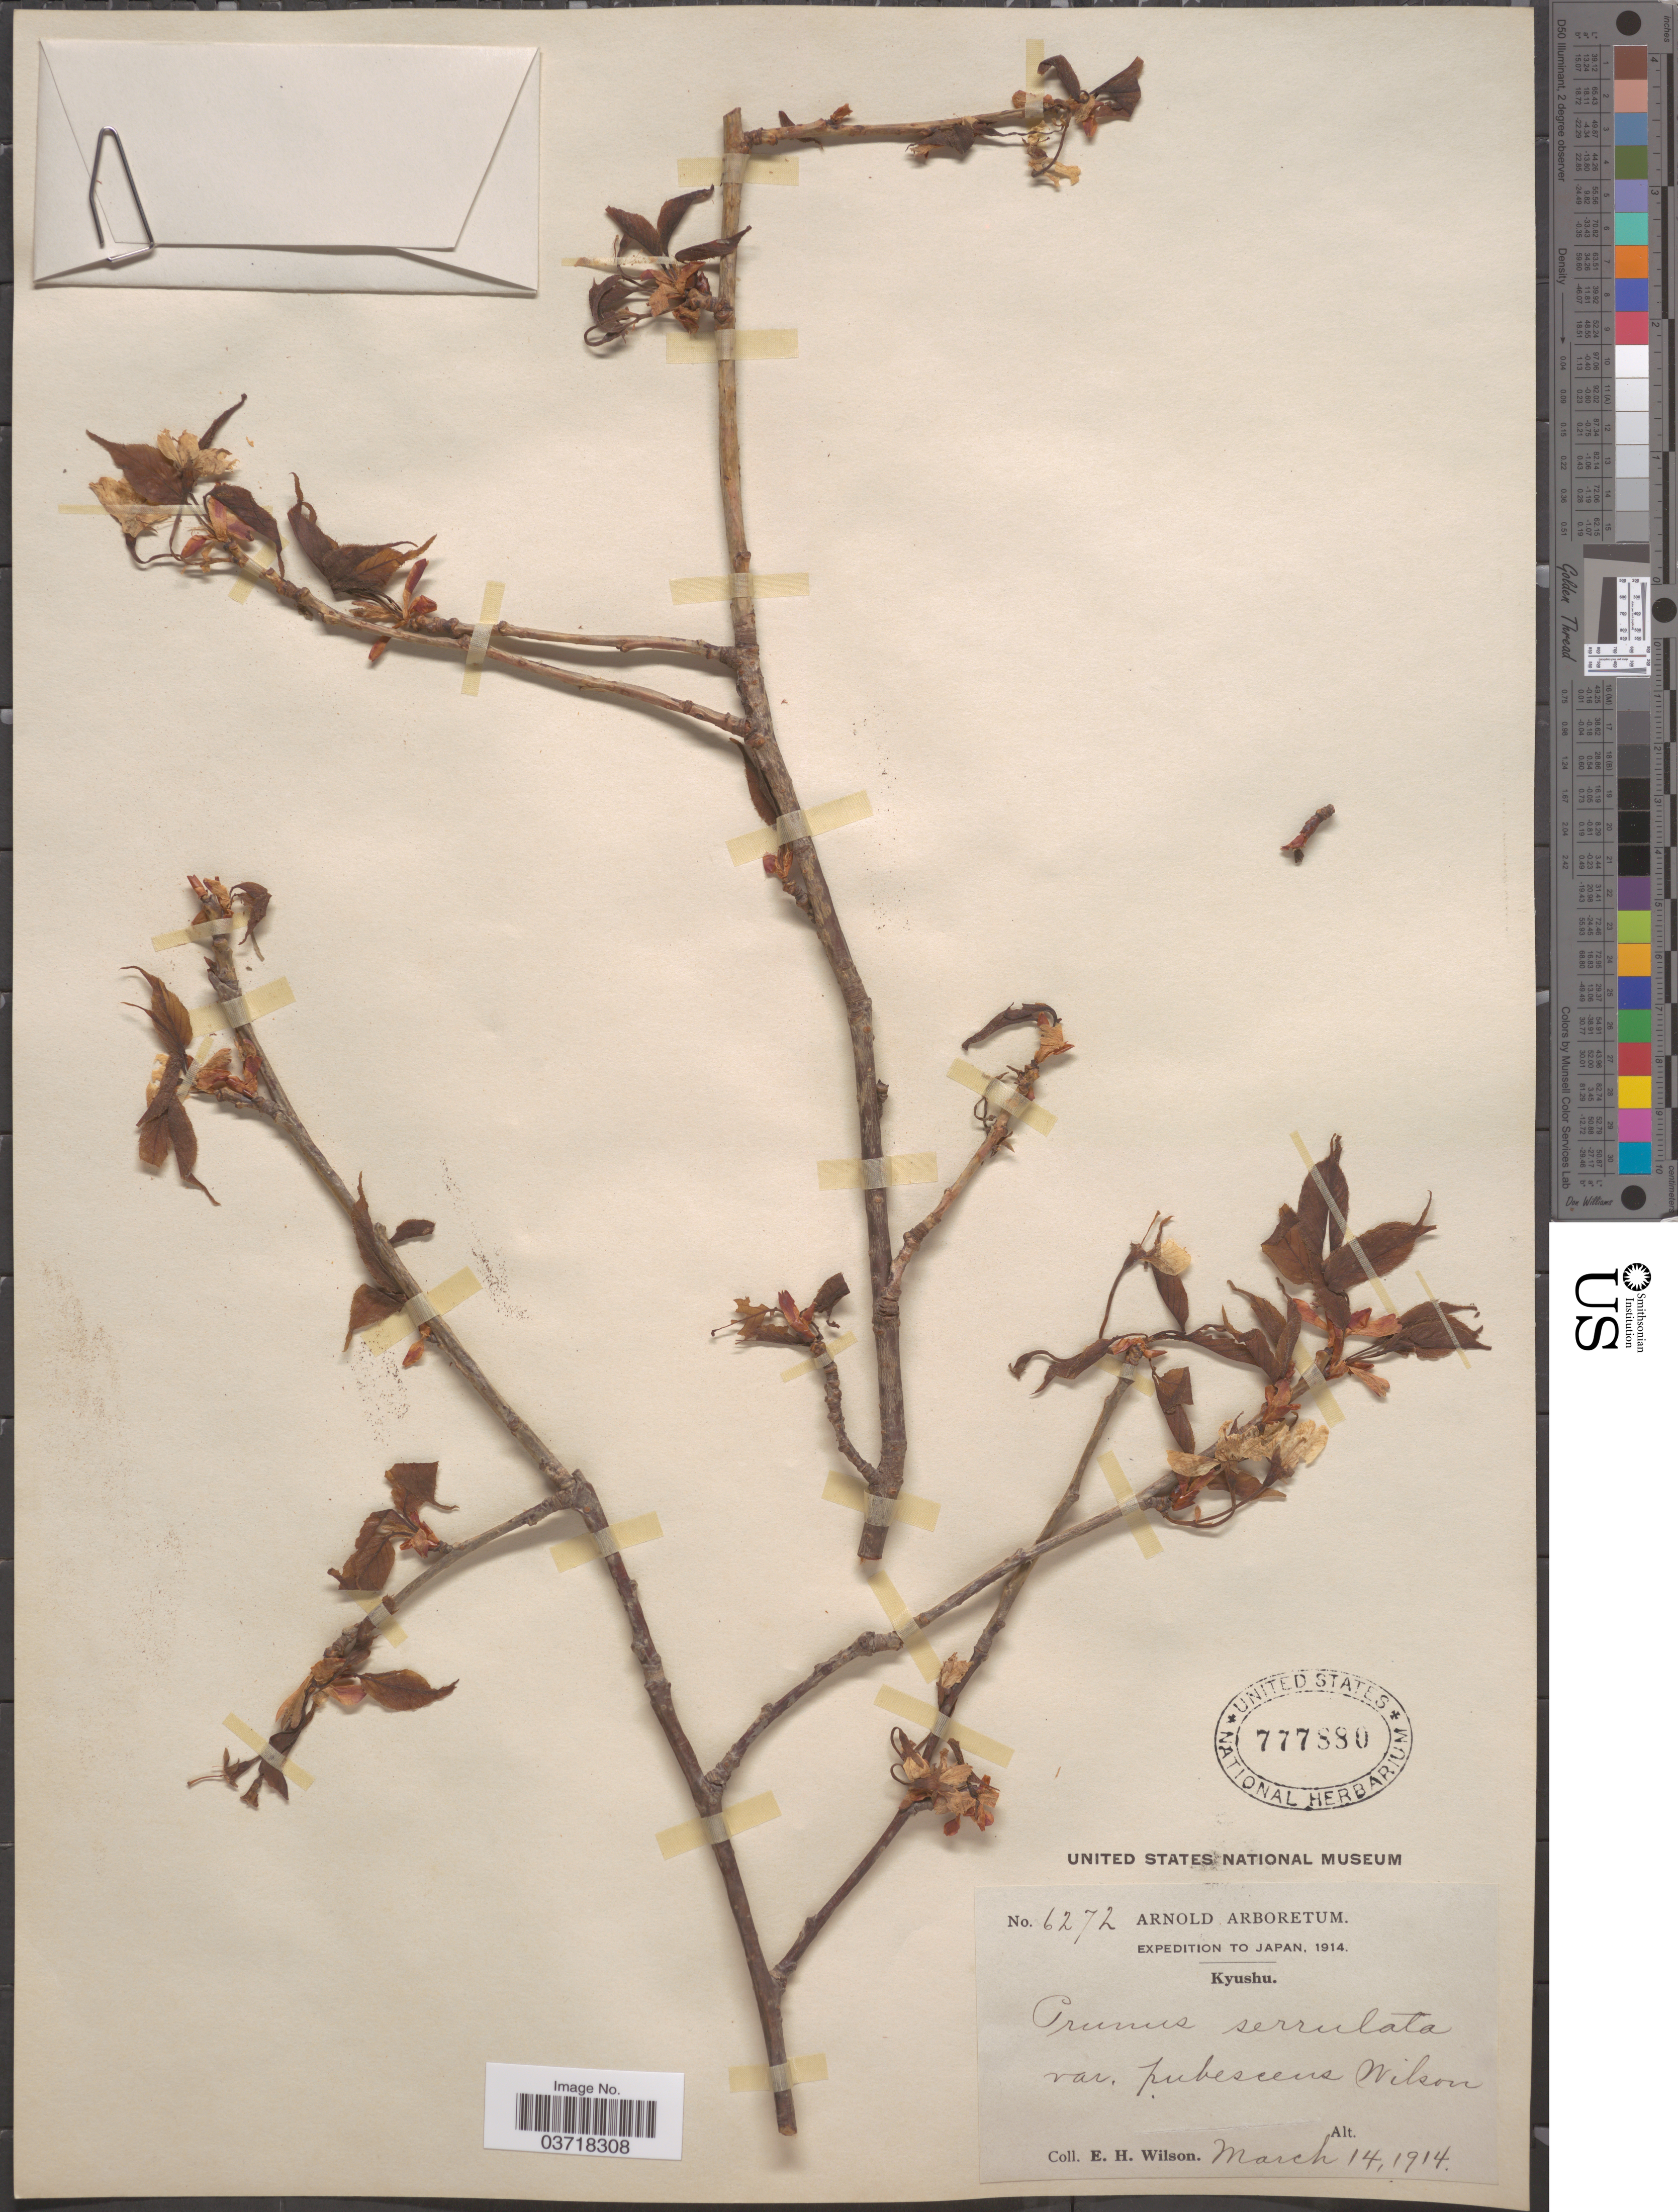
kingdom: Plantae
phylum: Tracheophyta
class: Magnoliopsida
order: Rosales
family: Rosaceae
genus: Prunus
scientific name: Prunus serrulata var. pubescens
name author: (Makino) Nakai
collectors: E. Wilson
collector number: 6272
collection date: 1914-03-14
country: Japan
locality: Kyushu.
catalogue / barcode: US 777880